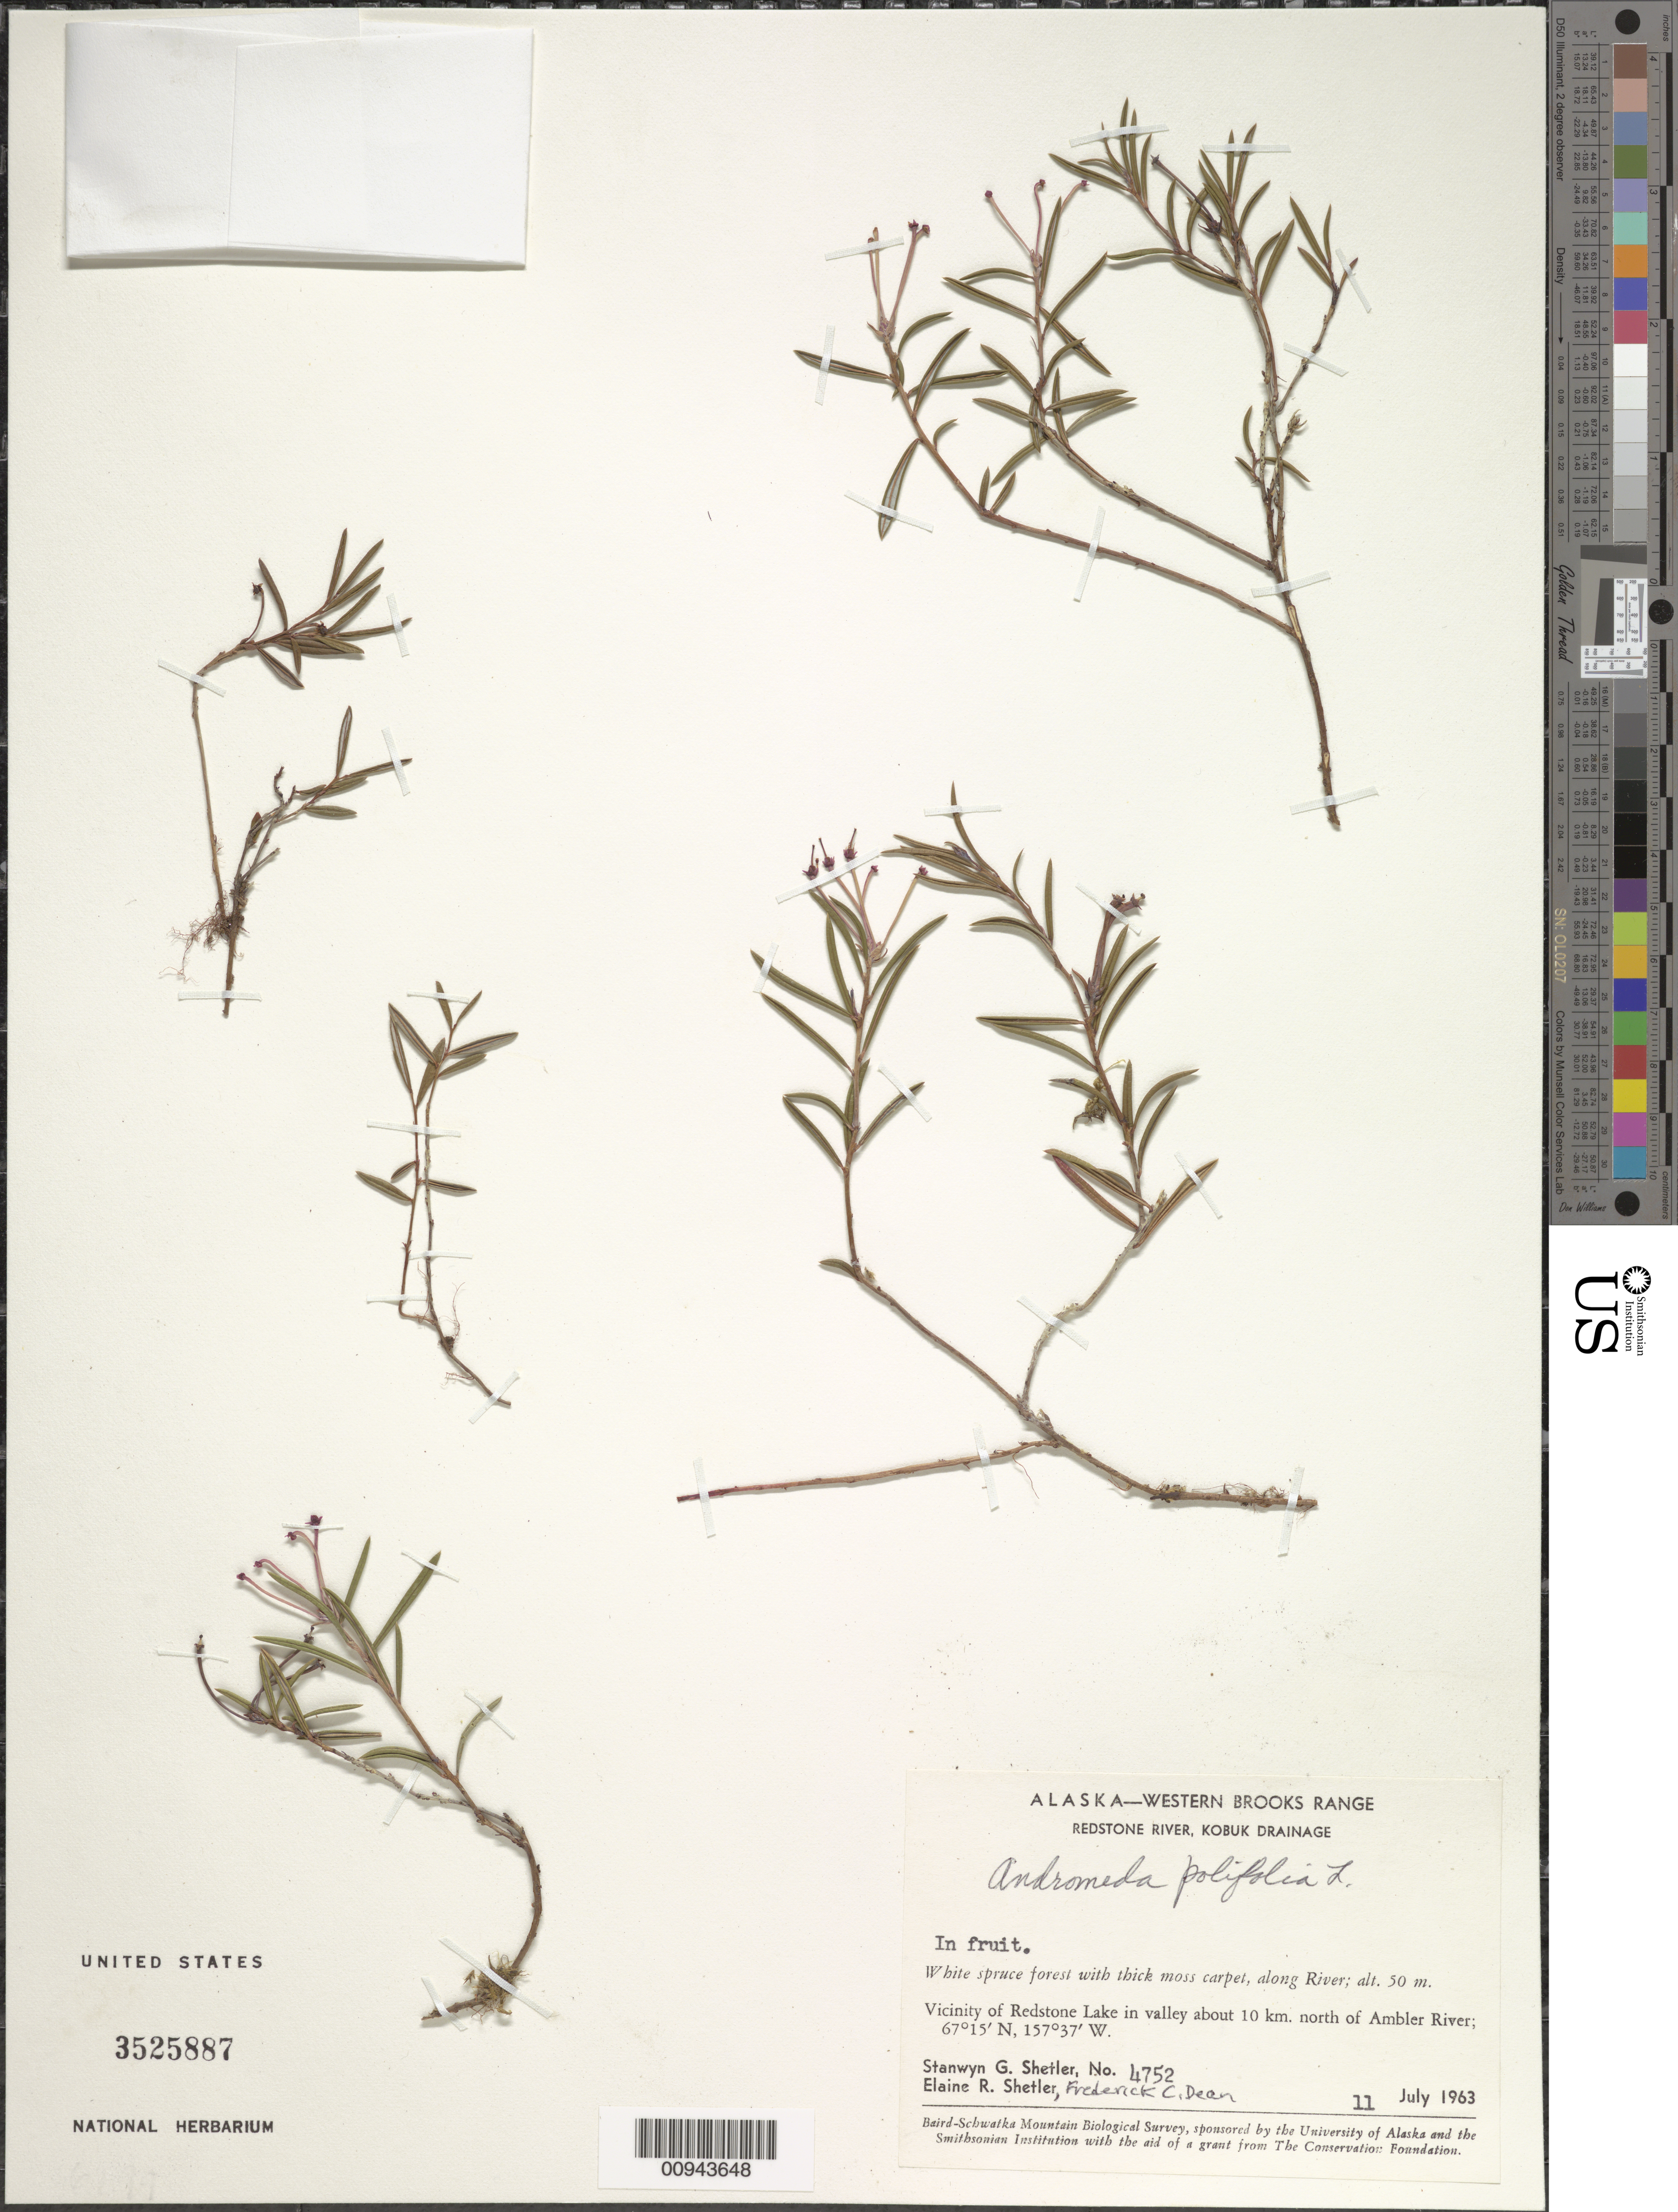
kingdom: Plantae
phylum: Tracheophyta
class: Magnoliopsida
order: Ericales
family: Ericaceae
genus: Andromeda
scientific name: Andromeda polifolia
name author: L.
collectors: S. Shetler, E. R. Shetler & F. C. Dean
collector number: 4752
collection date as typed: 11 Jul 1963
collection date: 1963-07-11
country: United States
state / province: Alaska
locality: Vicinity of Redstone Lake in valley about 10 km. north of Ambler River. Western Brooks Range, Redstone River, Kobuk Drainage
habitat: White spruce forest with thick moss carpet, along River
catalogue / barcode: US 3525887